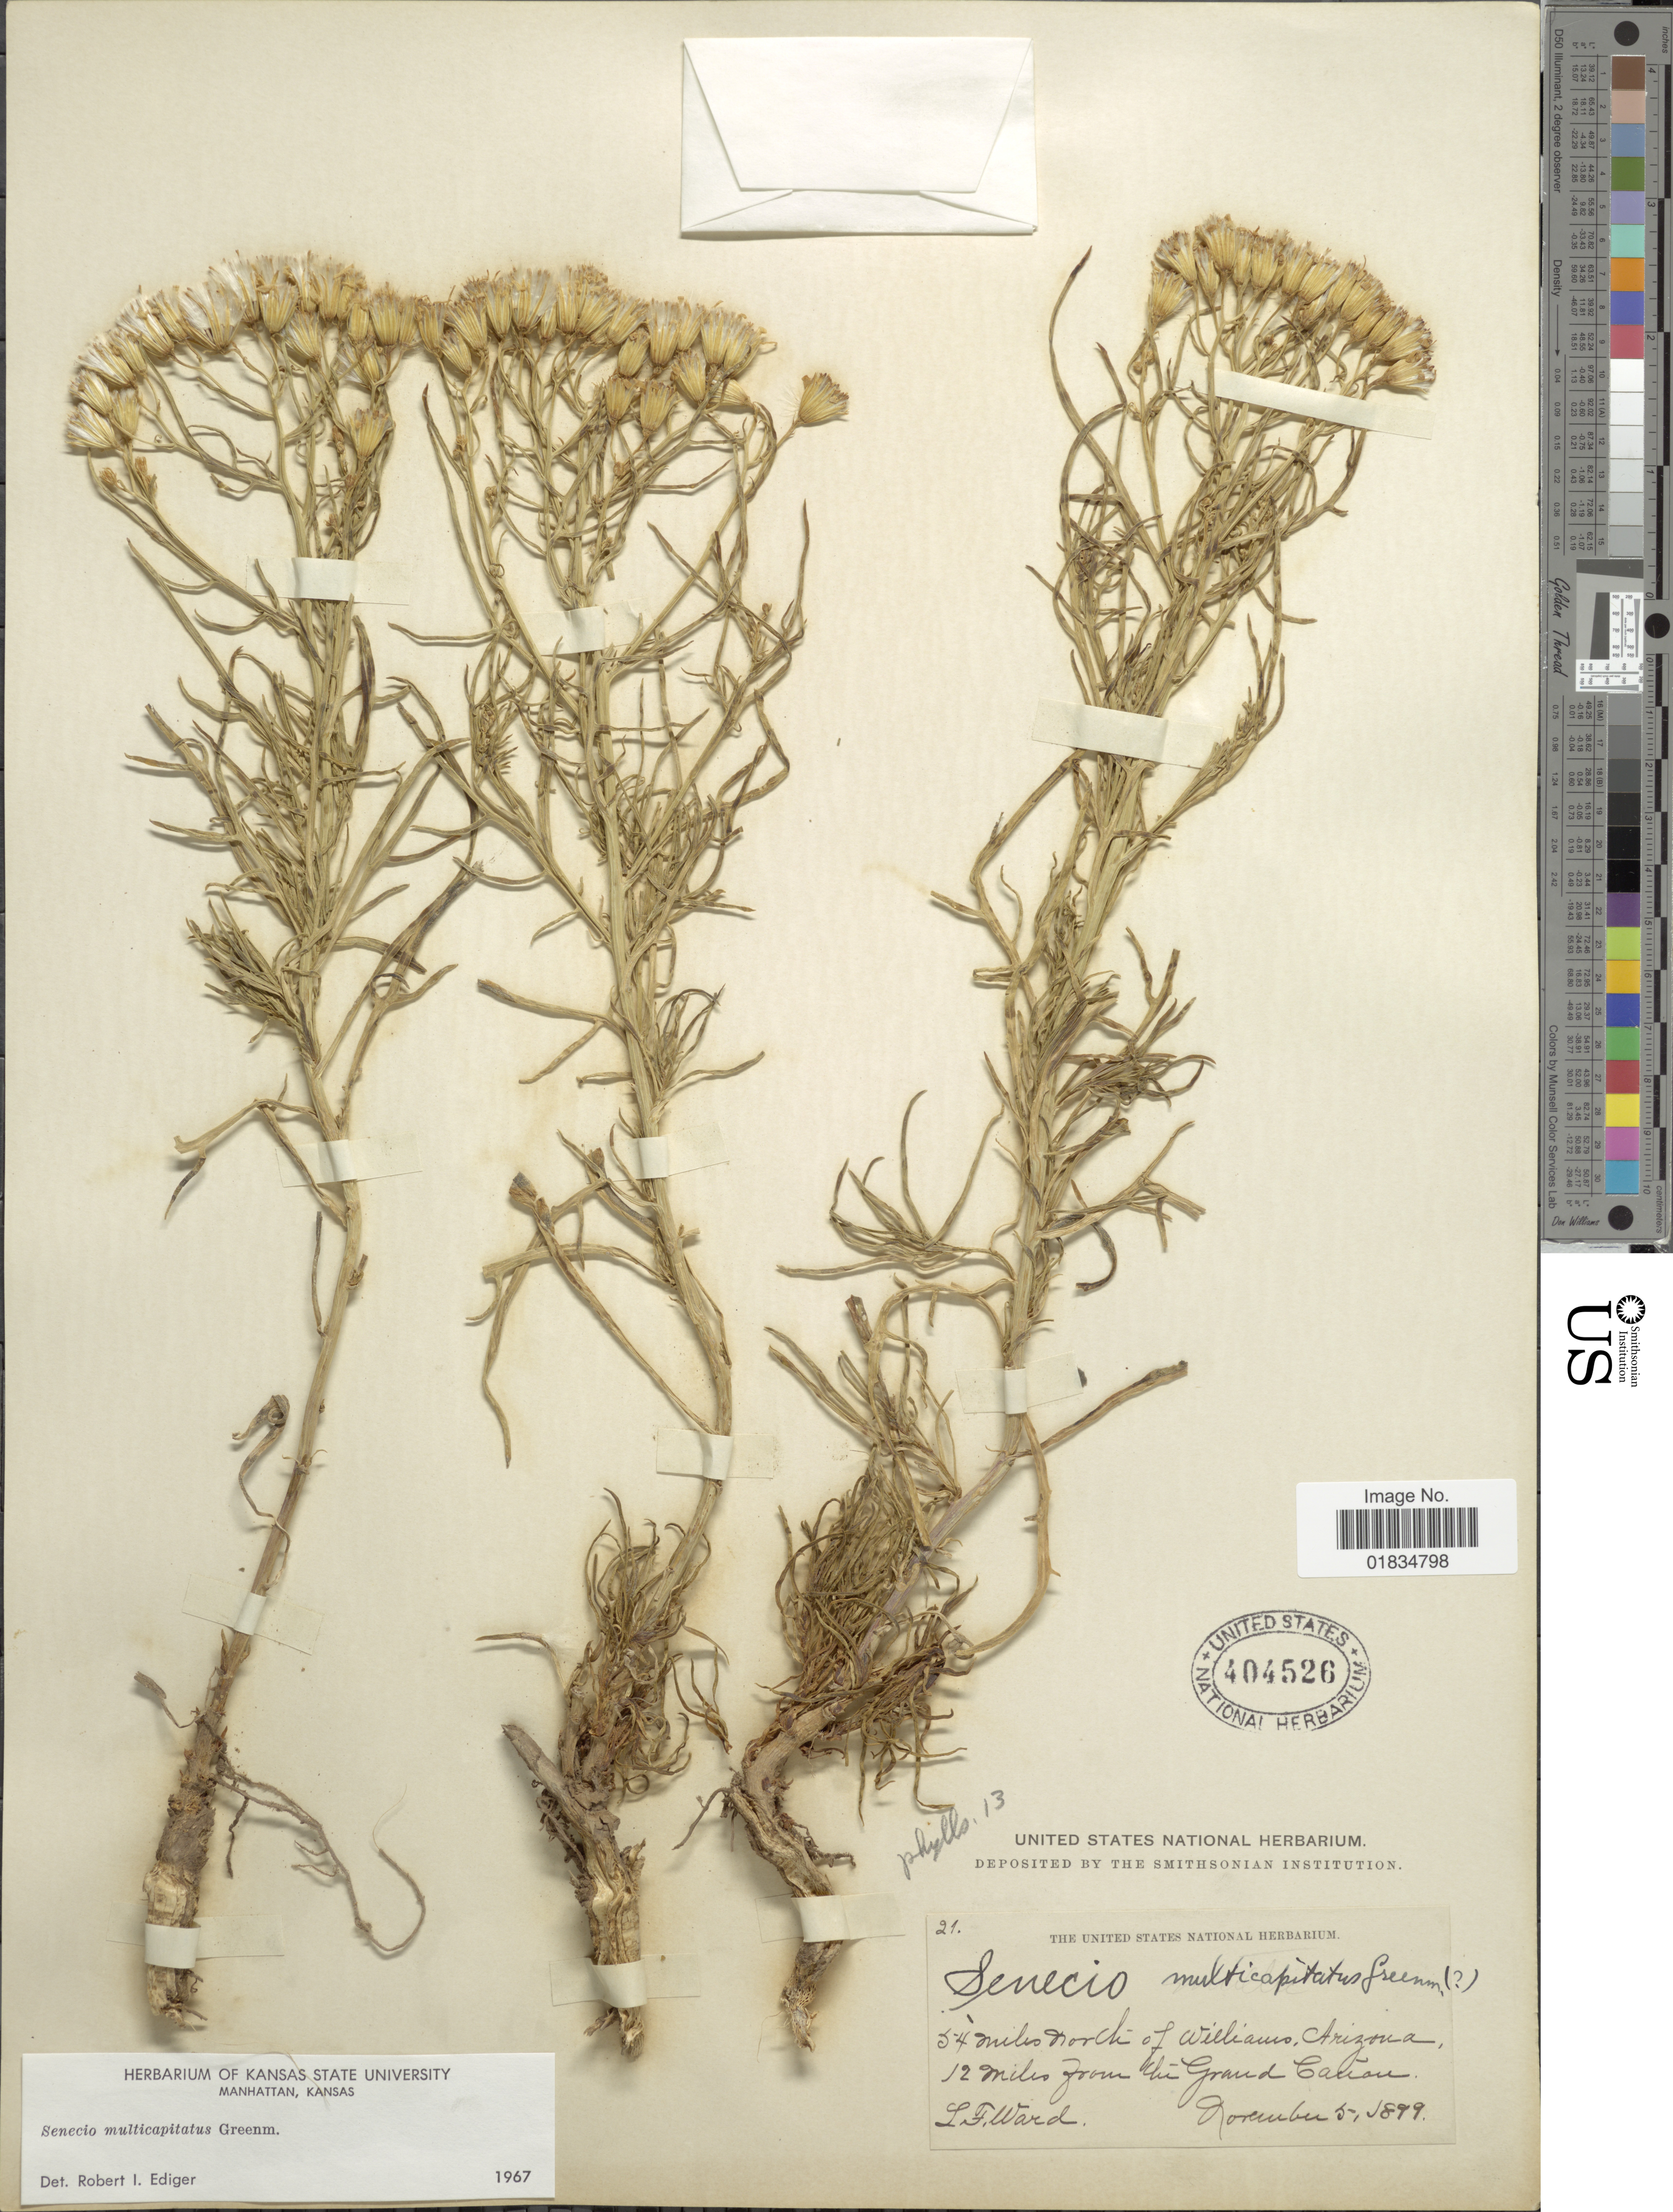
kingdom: Plantae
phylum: Tracheophyta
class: Magnoliopsida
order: Asterales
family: Asteraceae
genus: Senecio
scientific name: Senecio multicapitatus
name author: Greenm.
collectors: L. Ward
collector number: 21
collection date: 1899-11-05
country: United States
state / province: Arizona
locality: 54 miles north of Williams, 12 miles from the Grand Canon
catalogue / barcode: US 404526